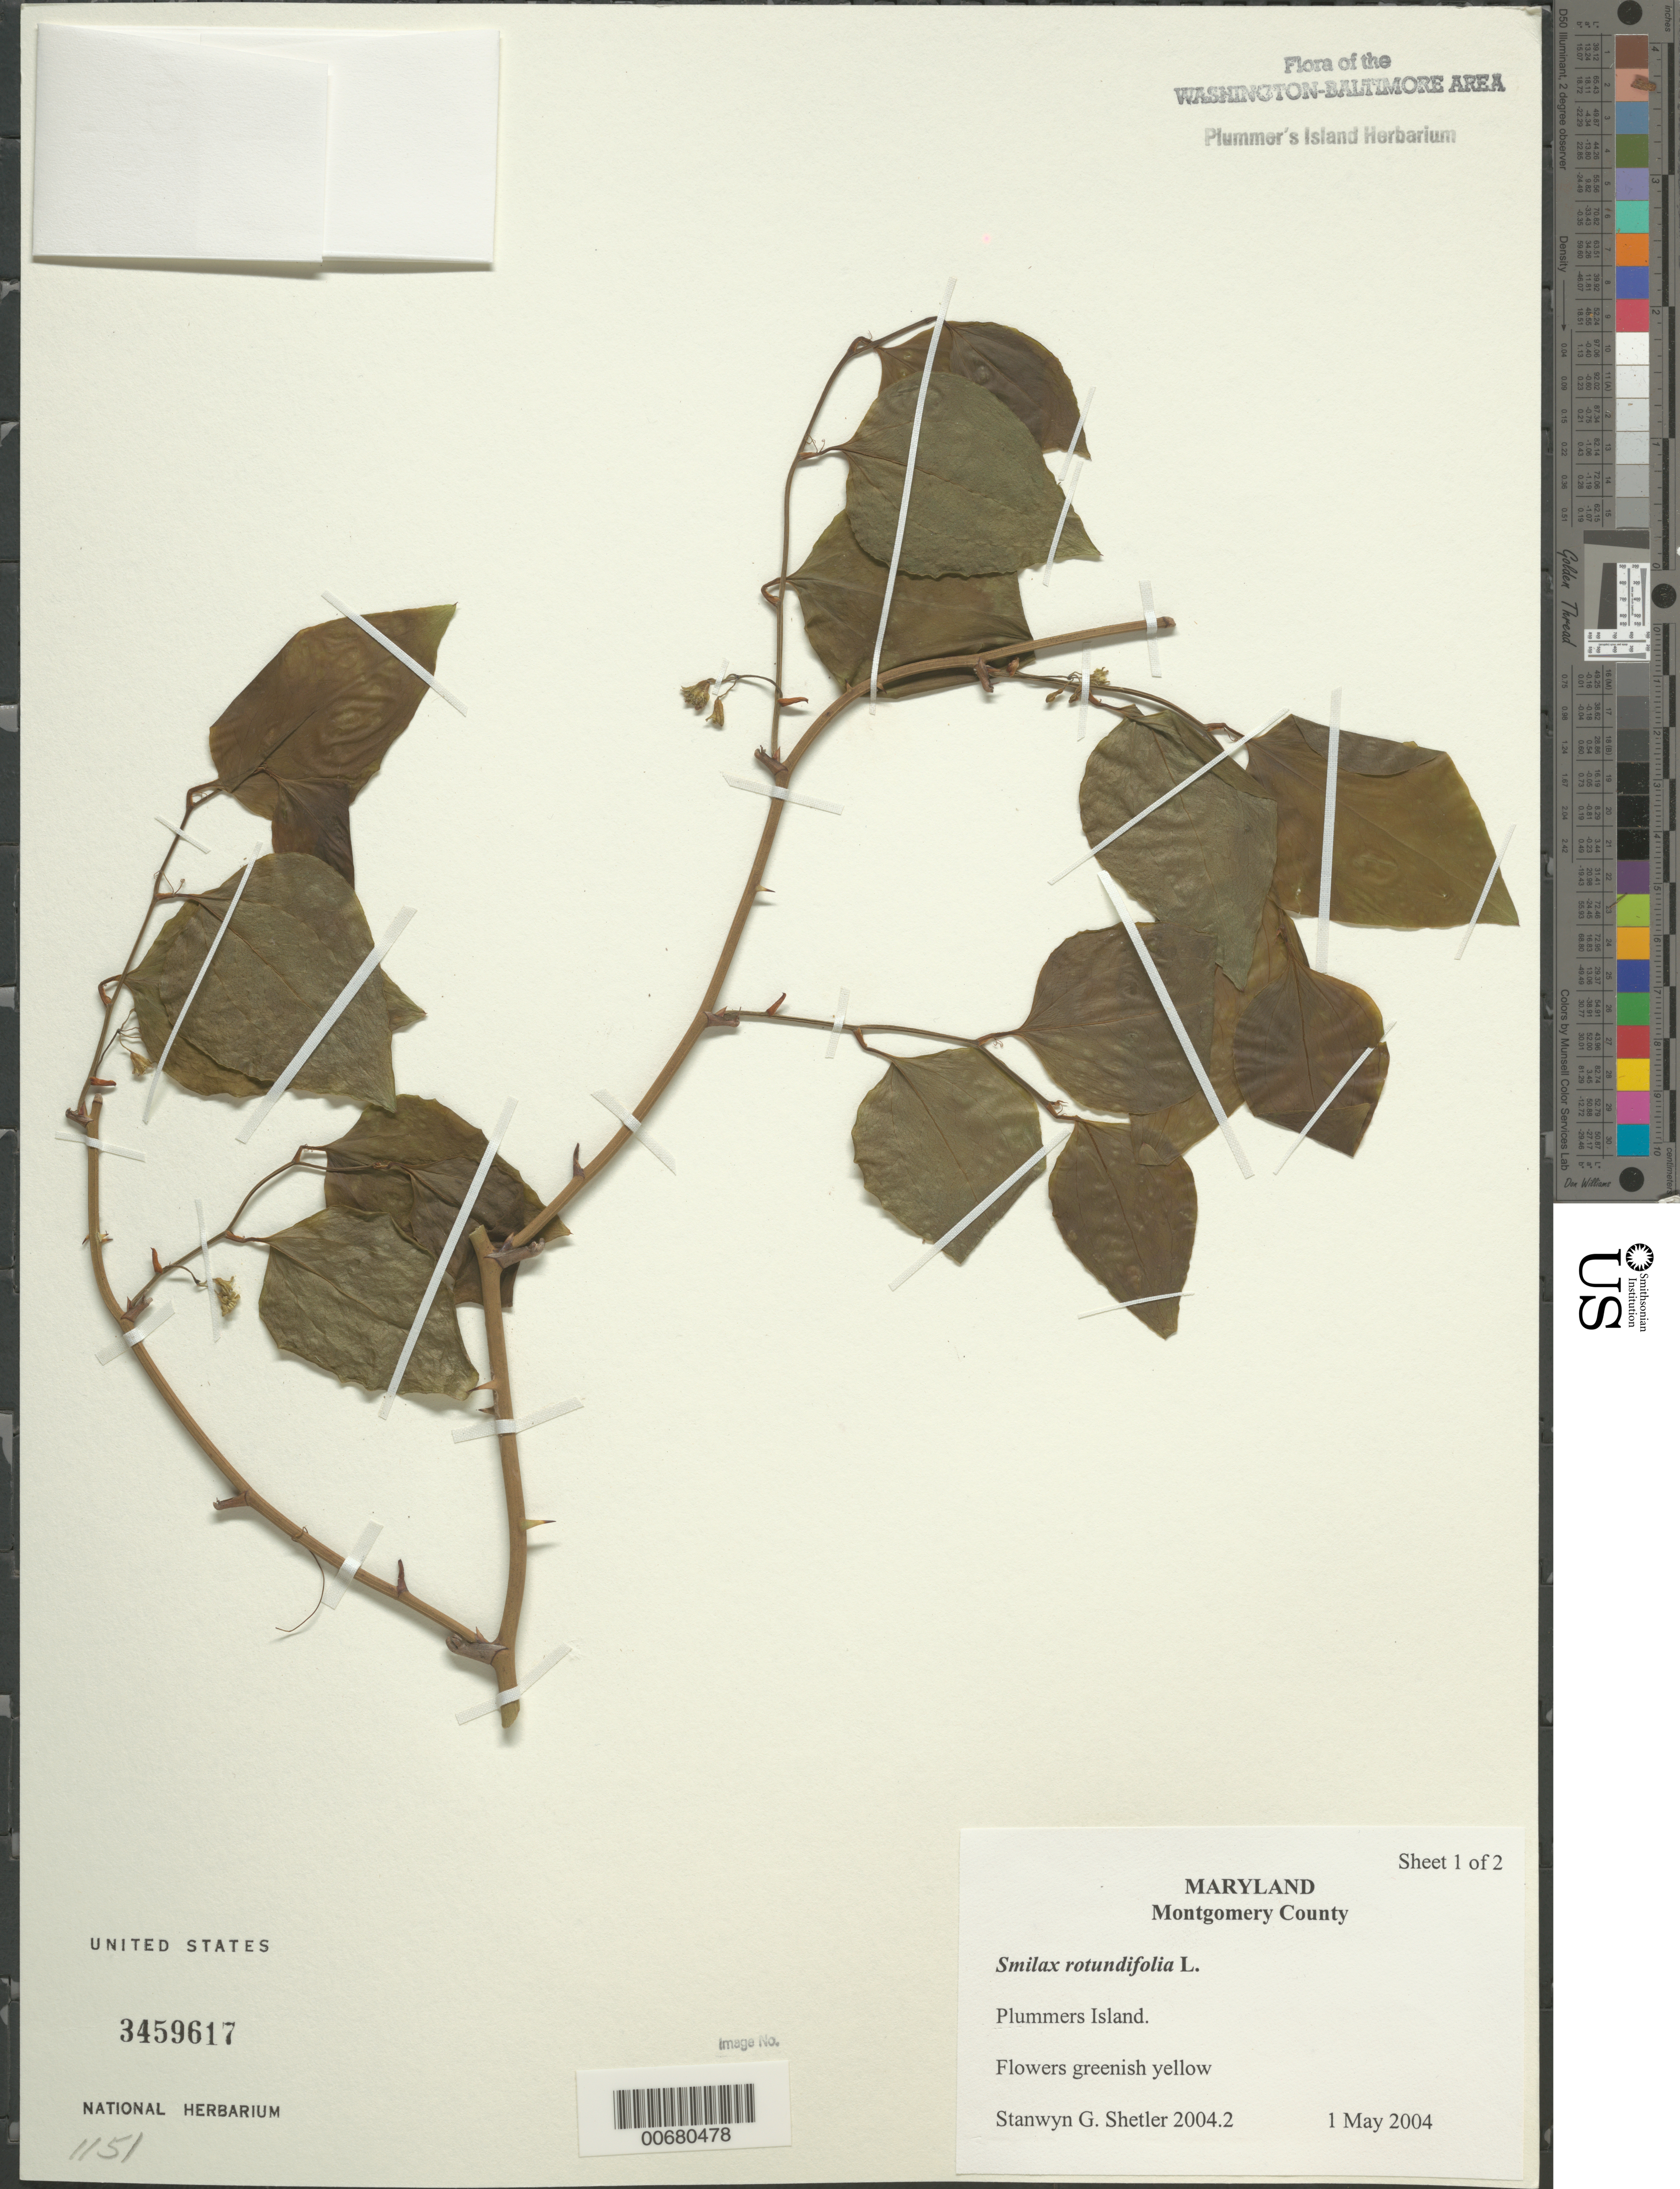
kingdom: Plantae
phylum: Tracheophyta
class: Liliopsida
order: Liliales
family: Smilacaceae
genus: Smilax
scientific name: Smilax rotundifolia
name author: L.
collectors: S. Shetler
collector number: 2004.2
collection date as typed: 1 May 2004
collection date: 2004-05-01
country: United States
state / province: Maryland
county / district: Montgomery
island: Plummers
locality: Plummers island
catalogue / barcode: US 3459617